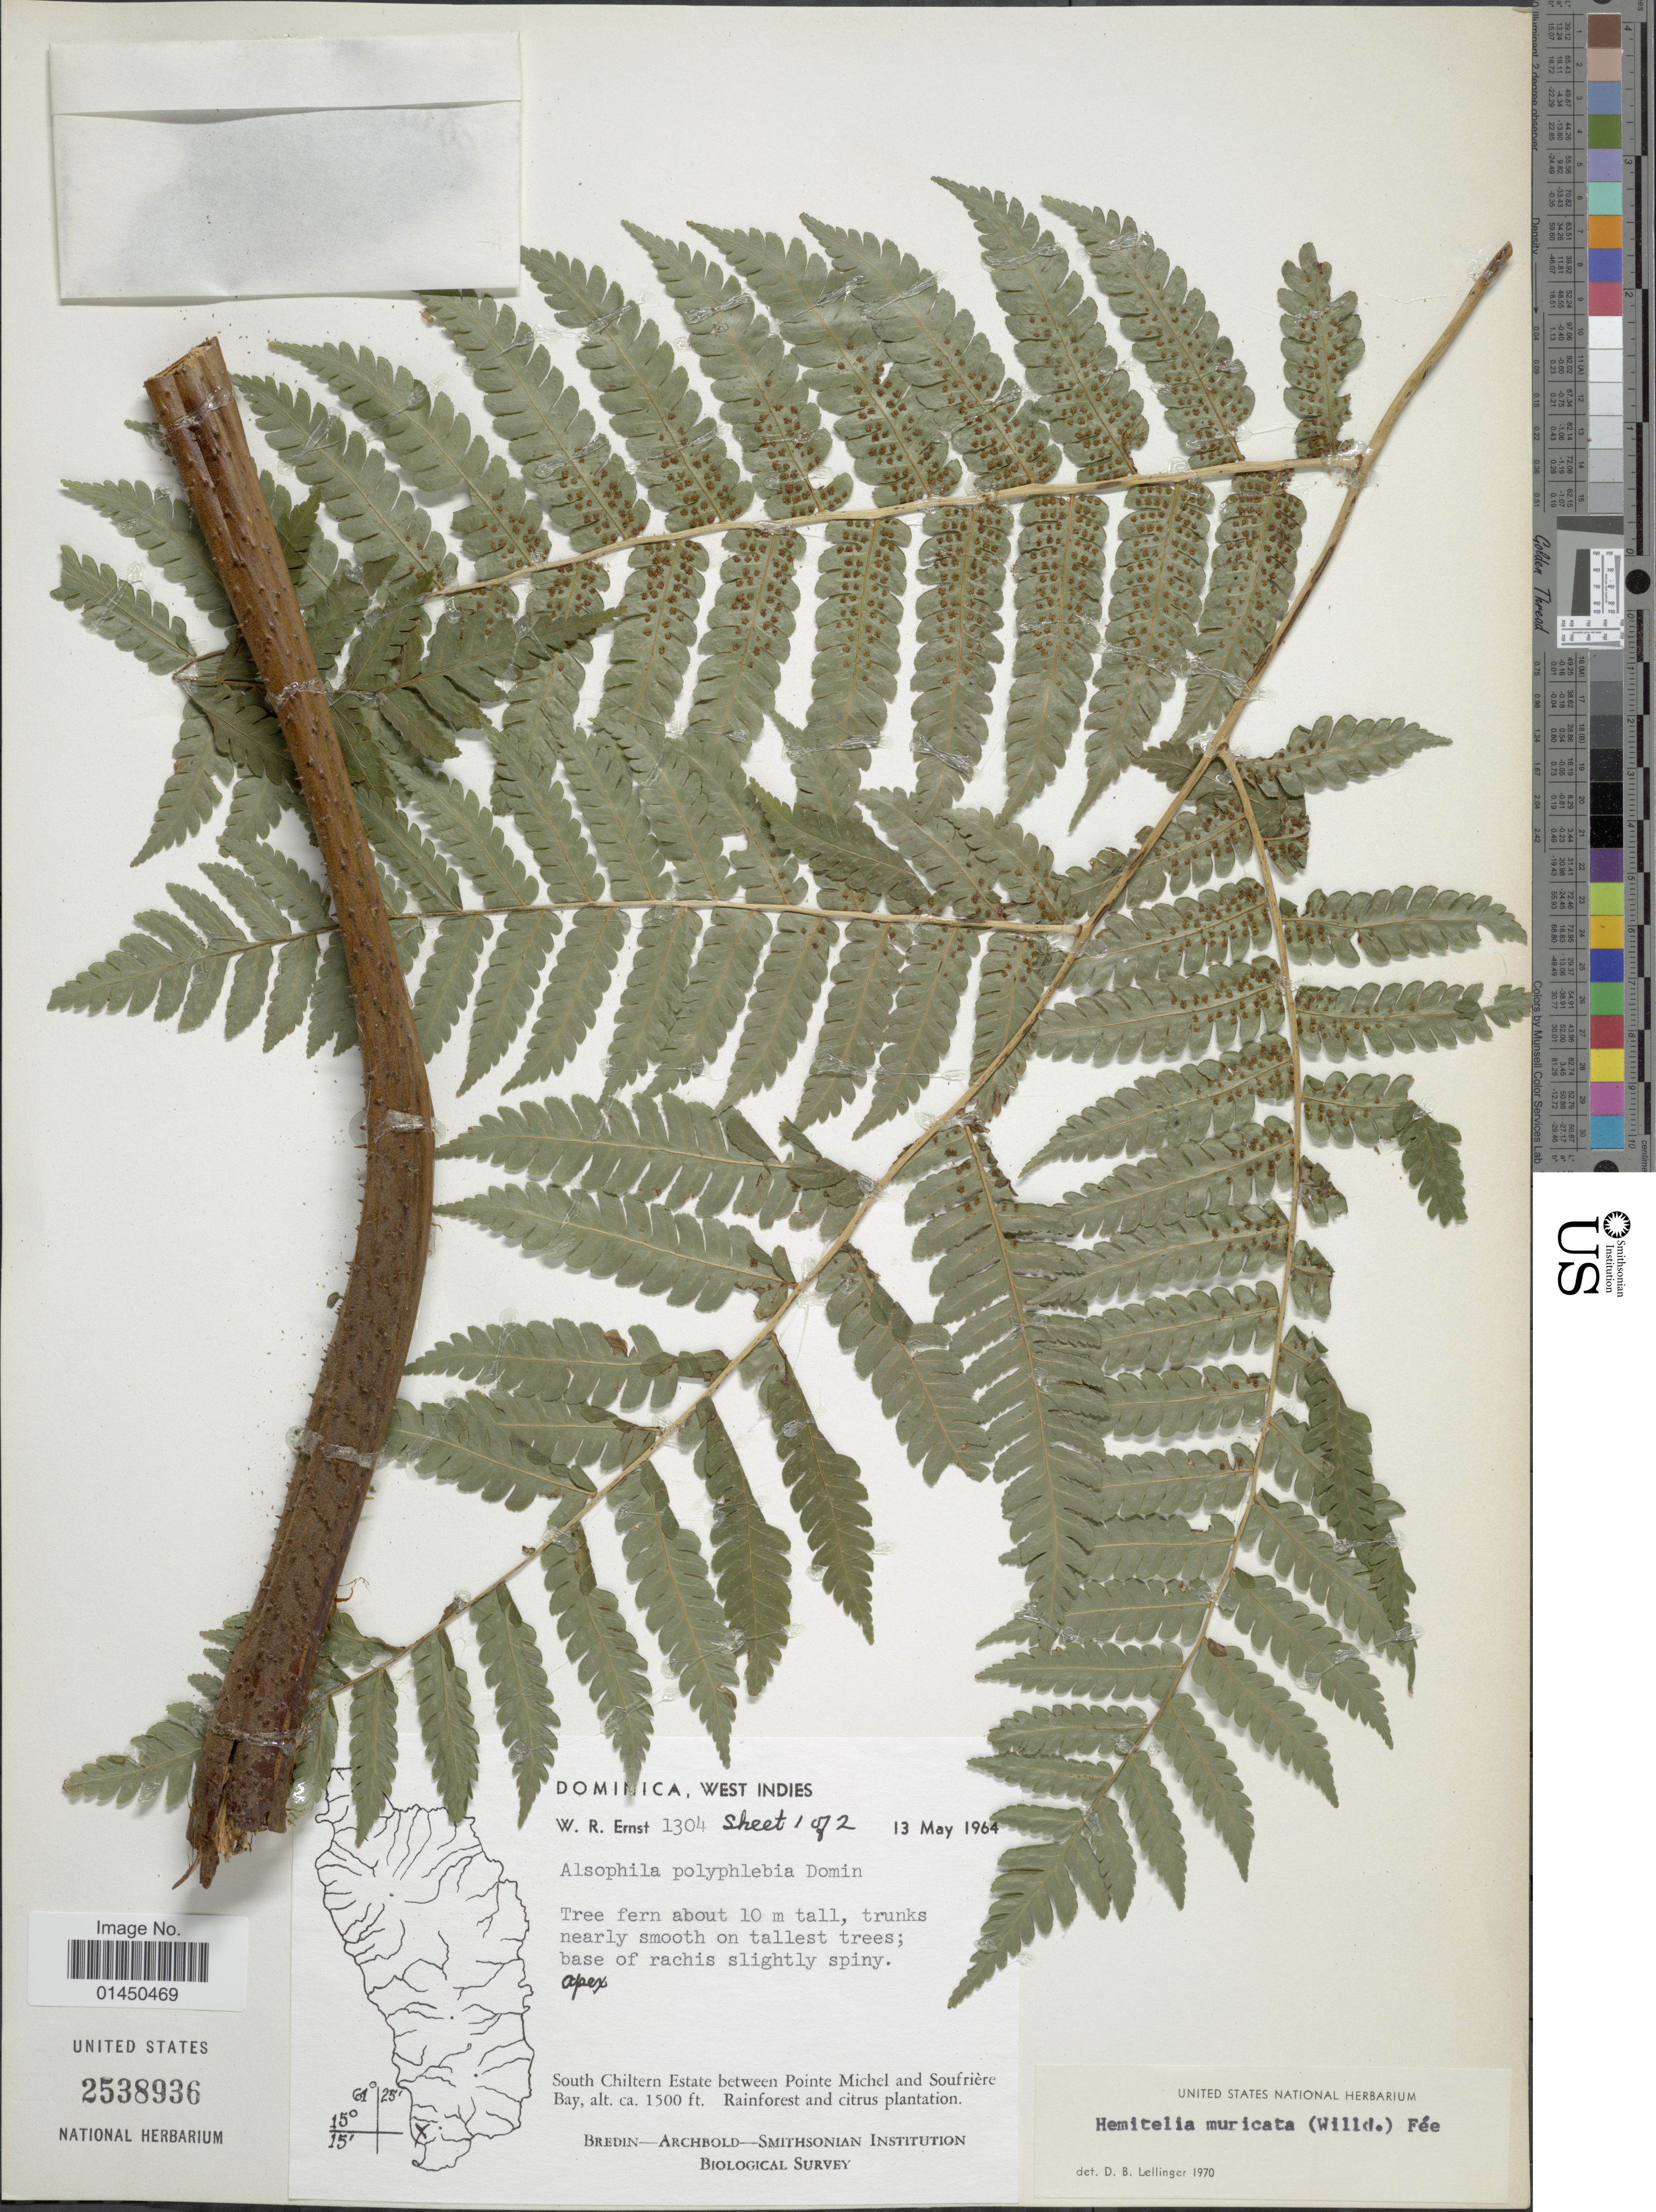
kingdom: Plantae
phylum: Tracheophyta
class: Polypodiopsida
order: Cyatheales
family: Cyatheaceae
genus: Cyathea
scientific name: Cyathea muricata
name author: (Willd.) Fée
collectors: W. R. Ernst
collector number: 1304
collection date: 1964-05-13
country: Dominica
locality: South Chiltern Estate between Pointe Michel and Soufriere Bay, rainforest and citrus plantation.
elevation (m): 457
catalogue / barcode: US 2538936